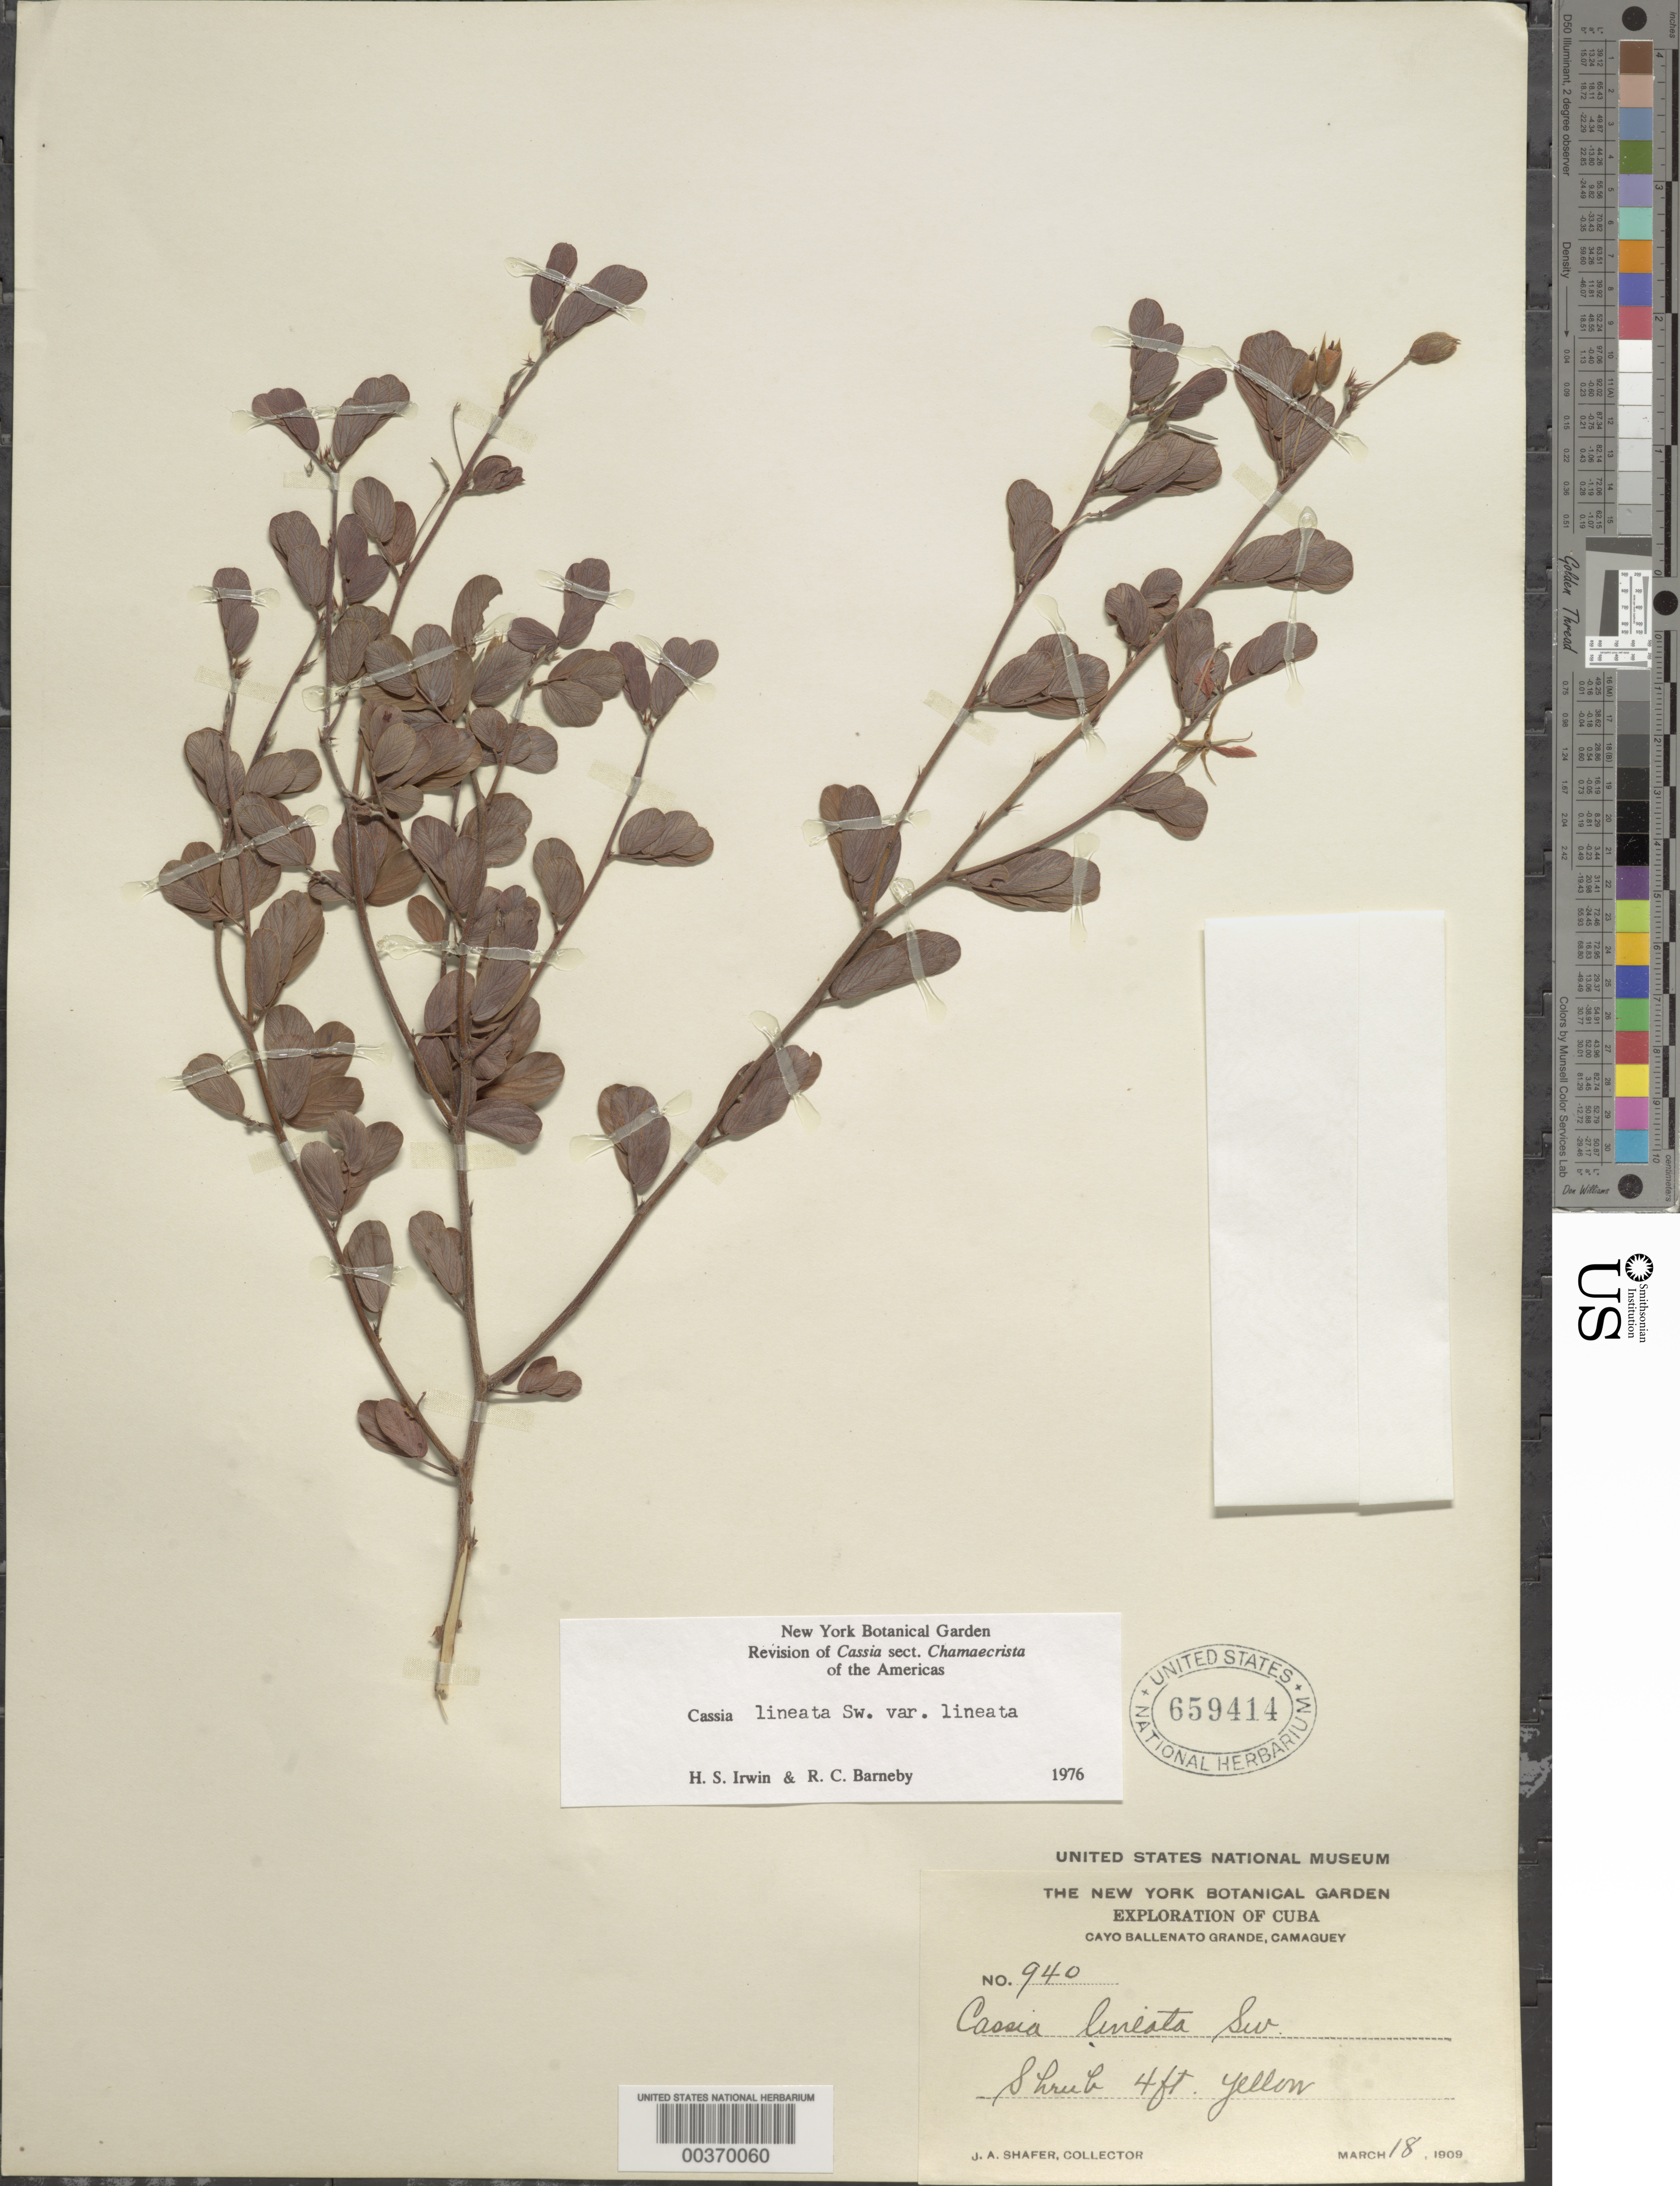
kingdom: Plantae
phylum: Tracheophyta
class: Magnoliopsida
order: Fabales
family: Fabaceae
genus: Chamaecrista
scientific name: Chamaecrista lineata var. lineata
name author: (Sw.) Greene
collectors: J. A. Shafer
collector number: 940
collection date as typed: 18 Mar 1909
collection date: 1909-03-18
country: Cuba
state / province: Camagüey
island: Greater Antilles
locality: Cayo Ballenato Grande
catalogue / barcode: US 659414